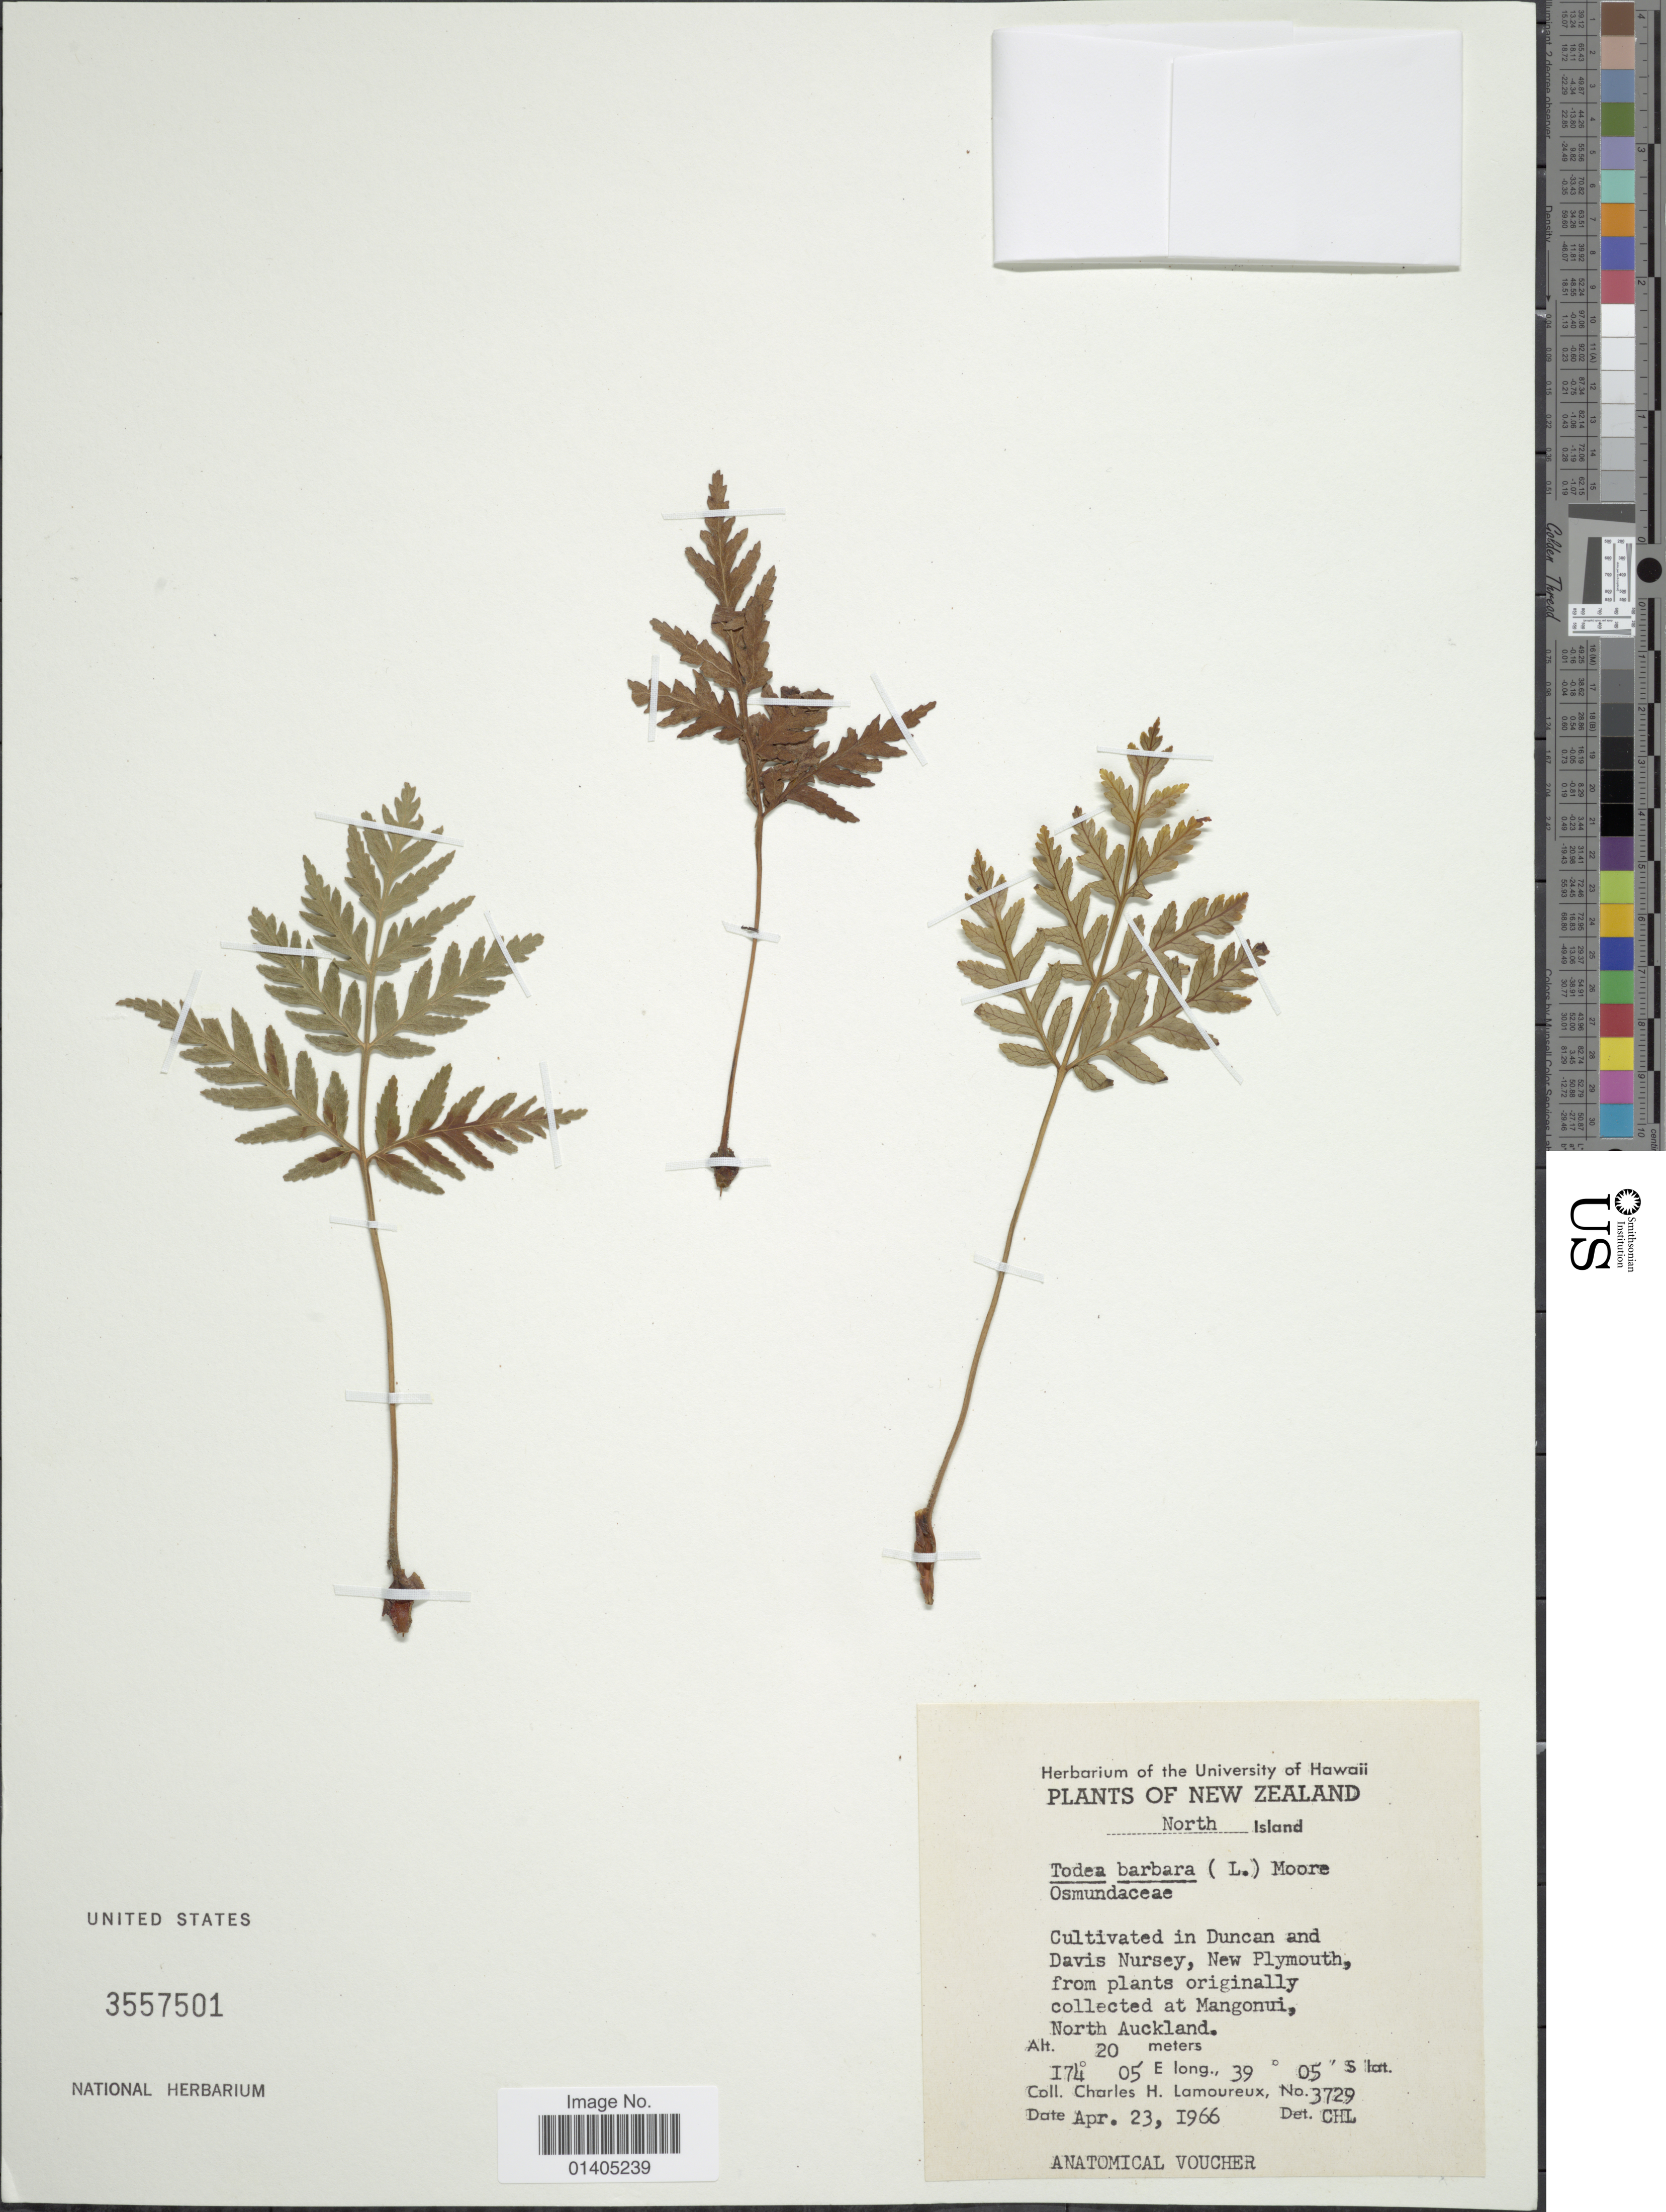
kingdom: Plantae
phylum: Tracheophyta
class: Polypodiopsida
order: Osmundales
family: Osmundaceae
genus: Todea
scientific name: Todea barbara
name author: T. Moore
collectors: C. H. Lamoureux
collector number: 3729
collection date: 1966-04-23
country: New Zealand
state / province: Auckland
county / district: North Auckland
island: North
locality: In Duncan and Davis Nursey, New Plymouth, from plants originally collected at Mangonui, North Auckland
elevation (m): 20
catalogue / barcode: US 3557501